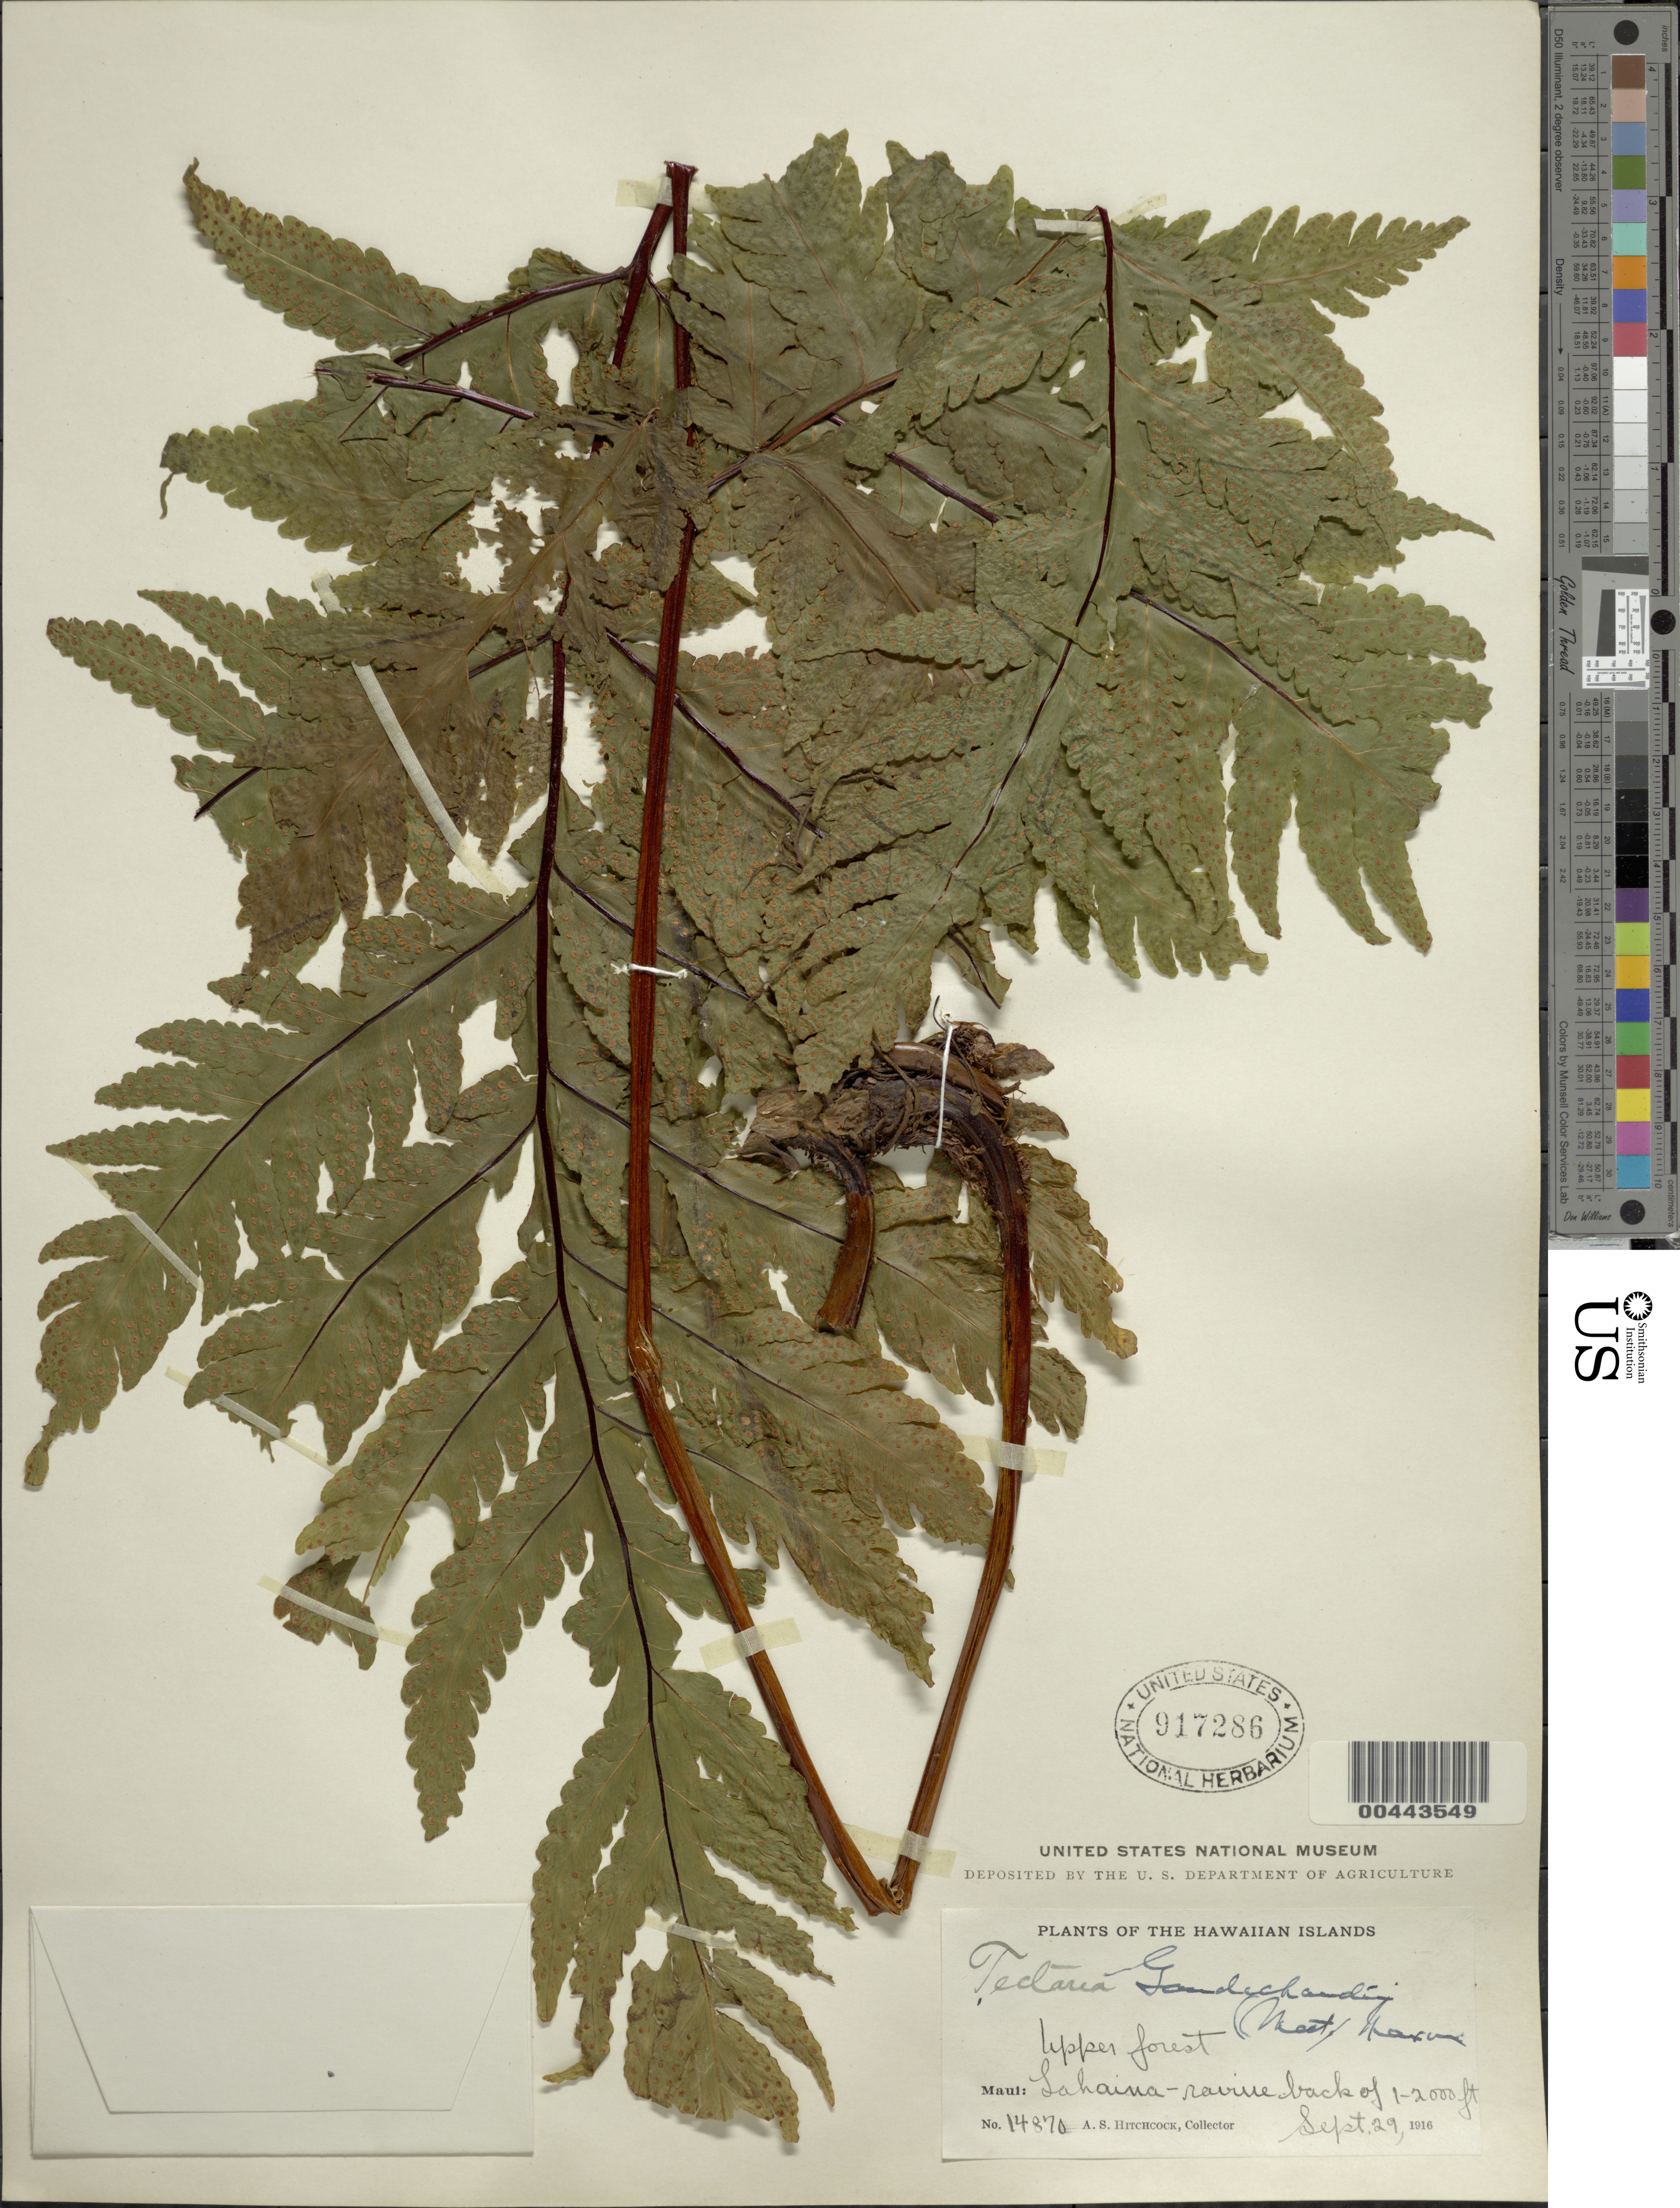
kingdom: Plantae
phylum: Tracheophyta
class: Polypodiopsida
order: Polypodiales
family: Tectariaceae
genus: Tectaria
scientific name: Tectaria gaudichaudii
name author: (Mett.) Maxon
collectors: A. S. Hitchcock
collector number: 14870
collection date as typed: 29 Sep 1916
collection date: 1916-09-29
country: United States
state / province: Hawaii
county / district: Maui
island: Maui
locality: Lahaina-ravine back of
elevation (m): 305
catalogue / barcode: US 917286